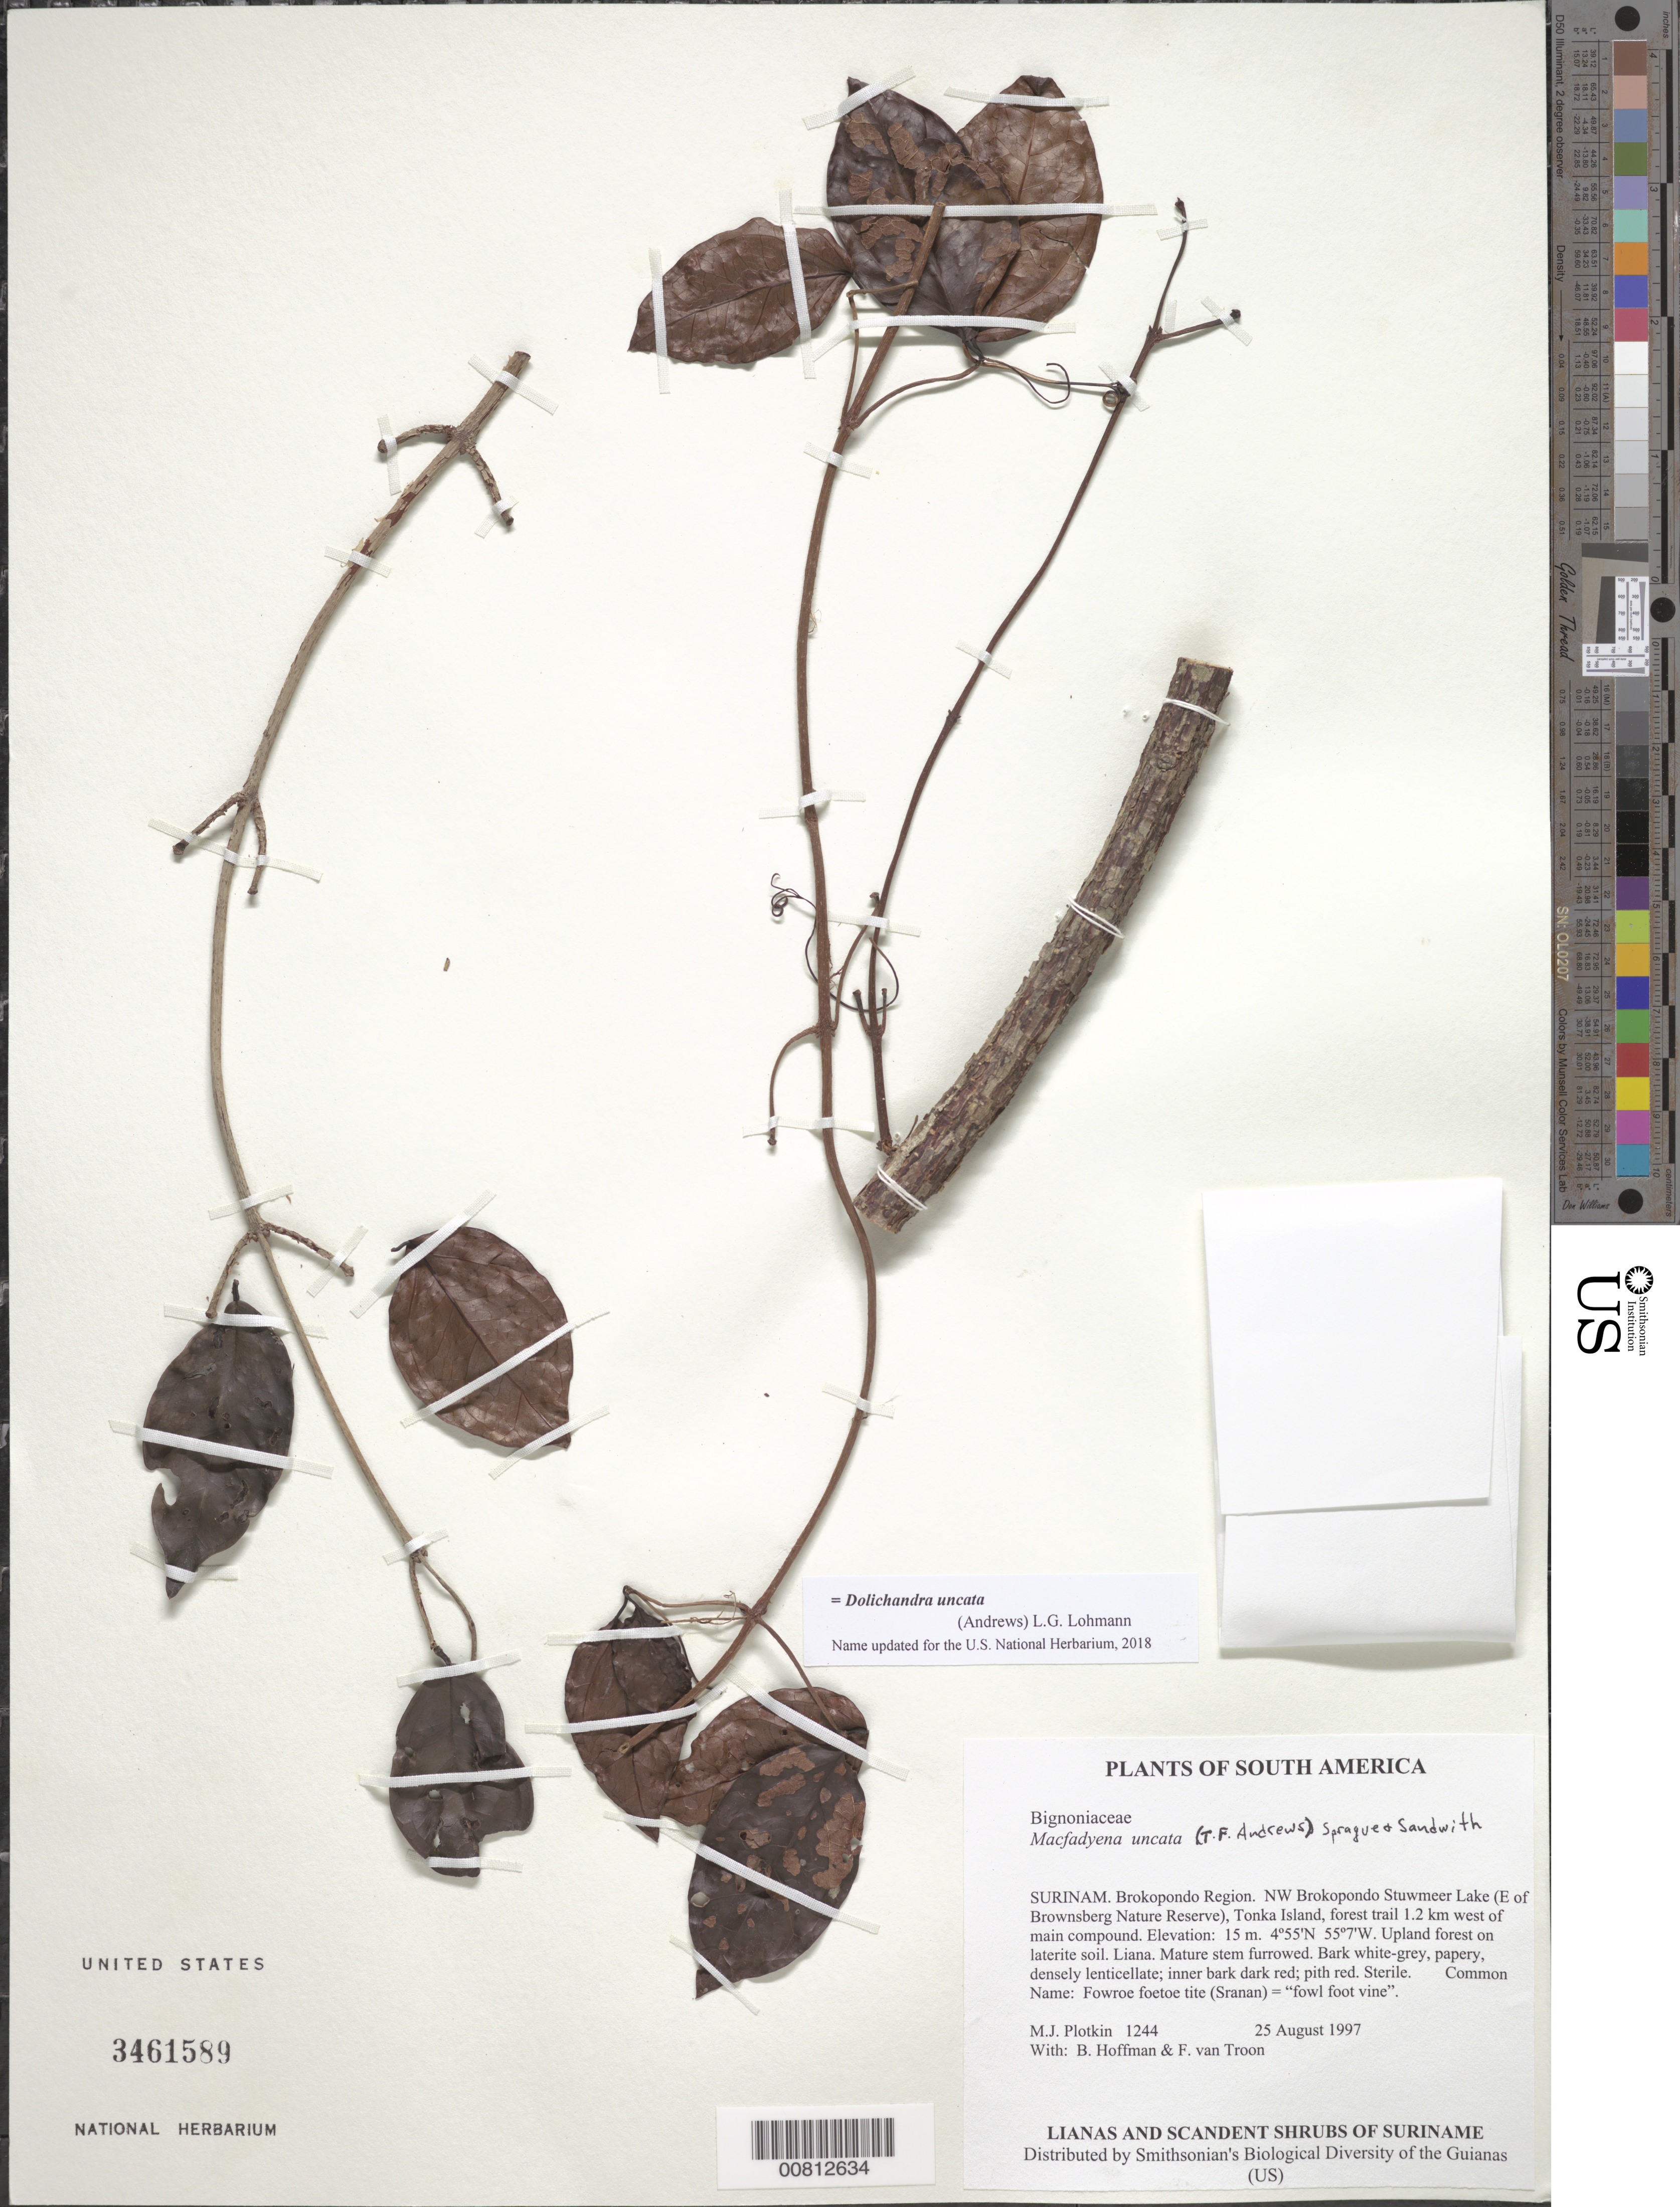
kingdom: Plantae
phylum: Tracheophyta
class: Magnoliopsida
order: Lamiales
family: Bignoniaceae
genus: Dolichandra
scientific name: Dolichandra uncata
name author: (Andrews) L.G. Lohmann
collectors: M. Plotkin, B. Hoffman & F. Van Troon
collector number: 1244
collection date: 1997-08-25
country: Suriname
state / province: Brokopondo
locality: Surinam. Brokopondo region. NW Brokopondo Stuwmeer Lake (E of Brownsberg Nature Reserve), Tonka Island, forest trail 1.2 km west of main compound.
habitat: upland forest on laterite soil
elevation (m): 15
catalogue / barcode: US 3461589